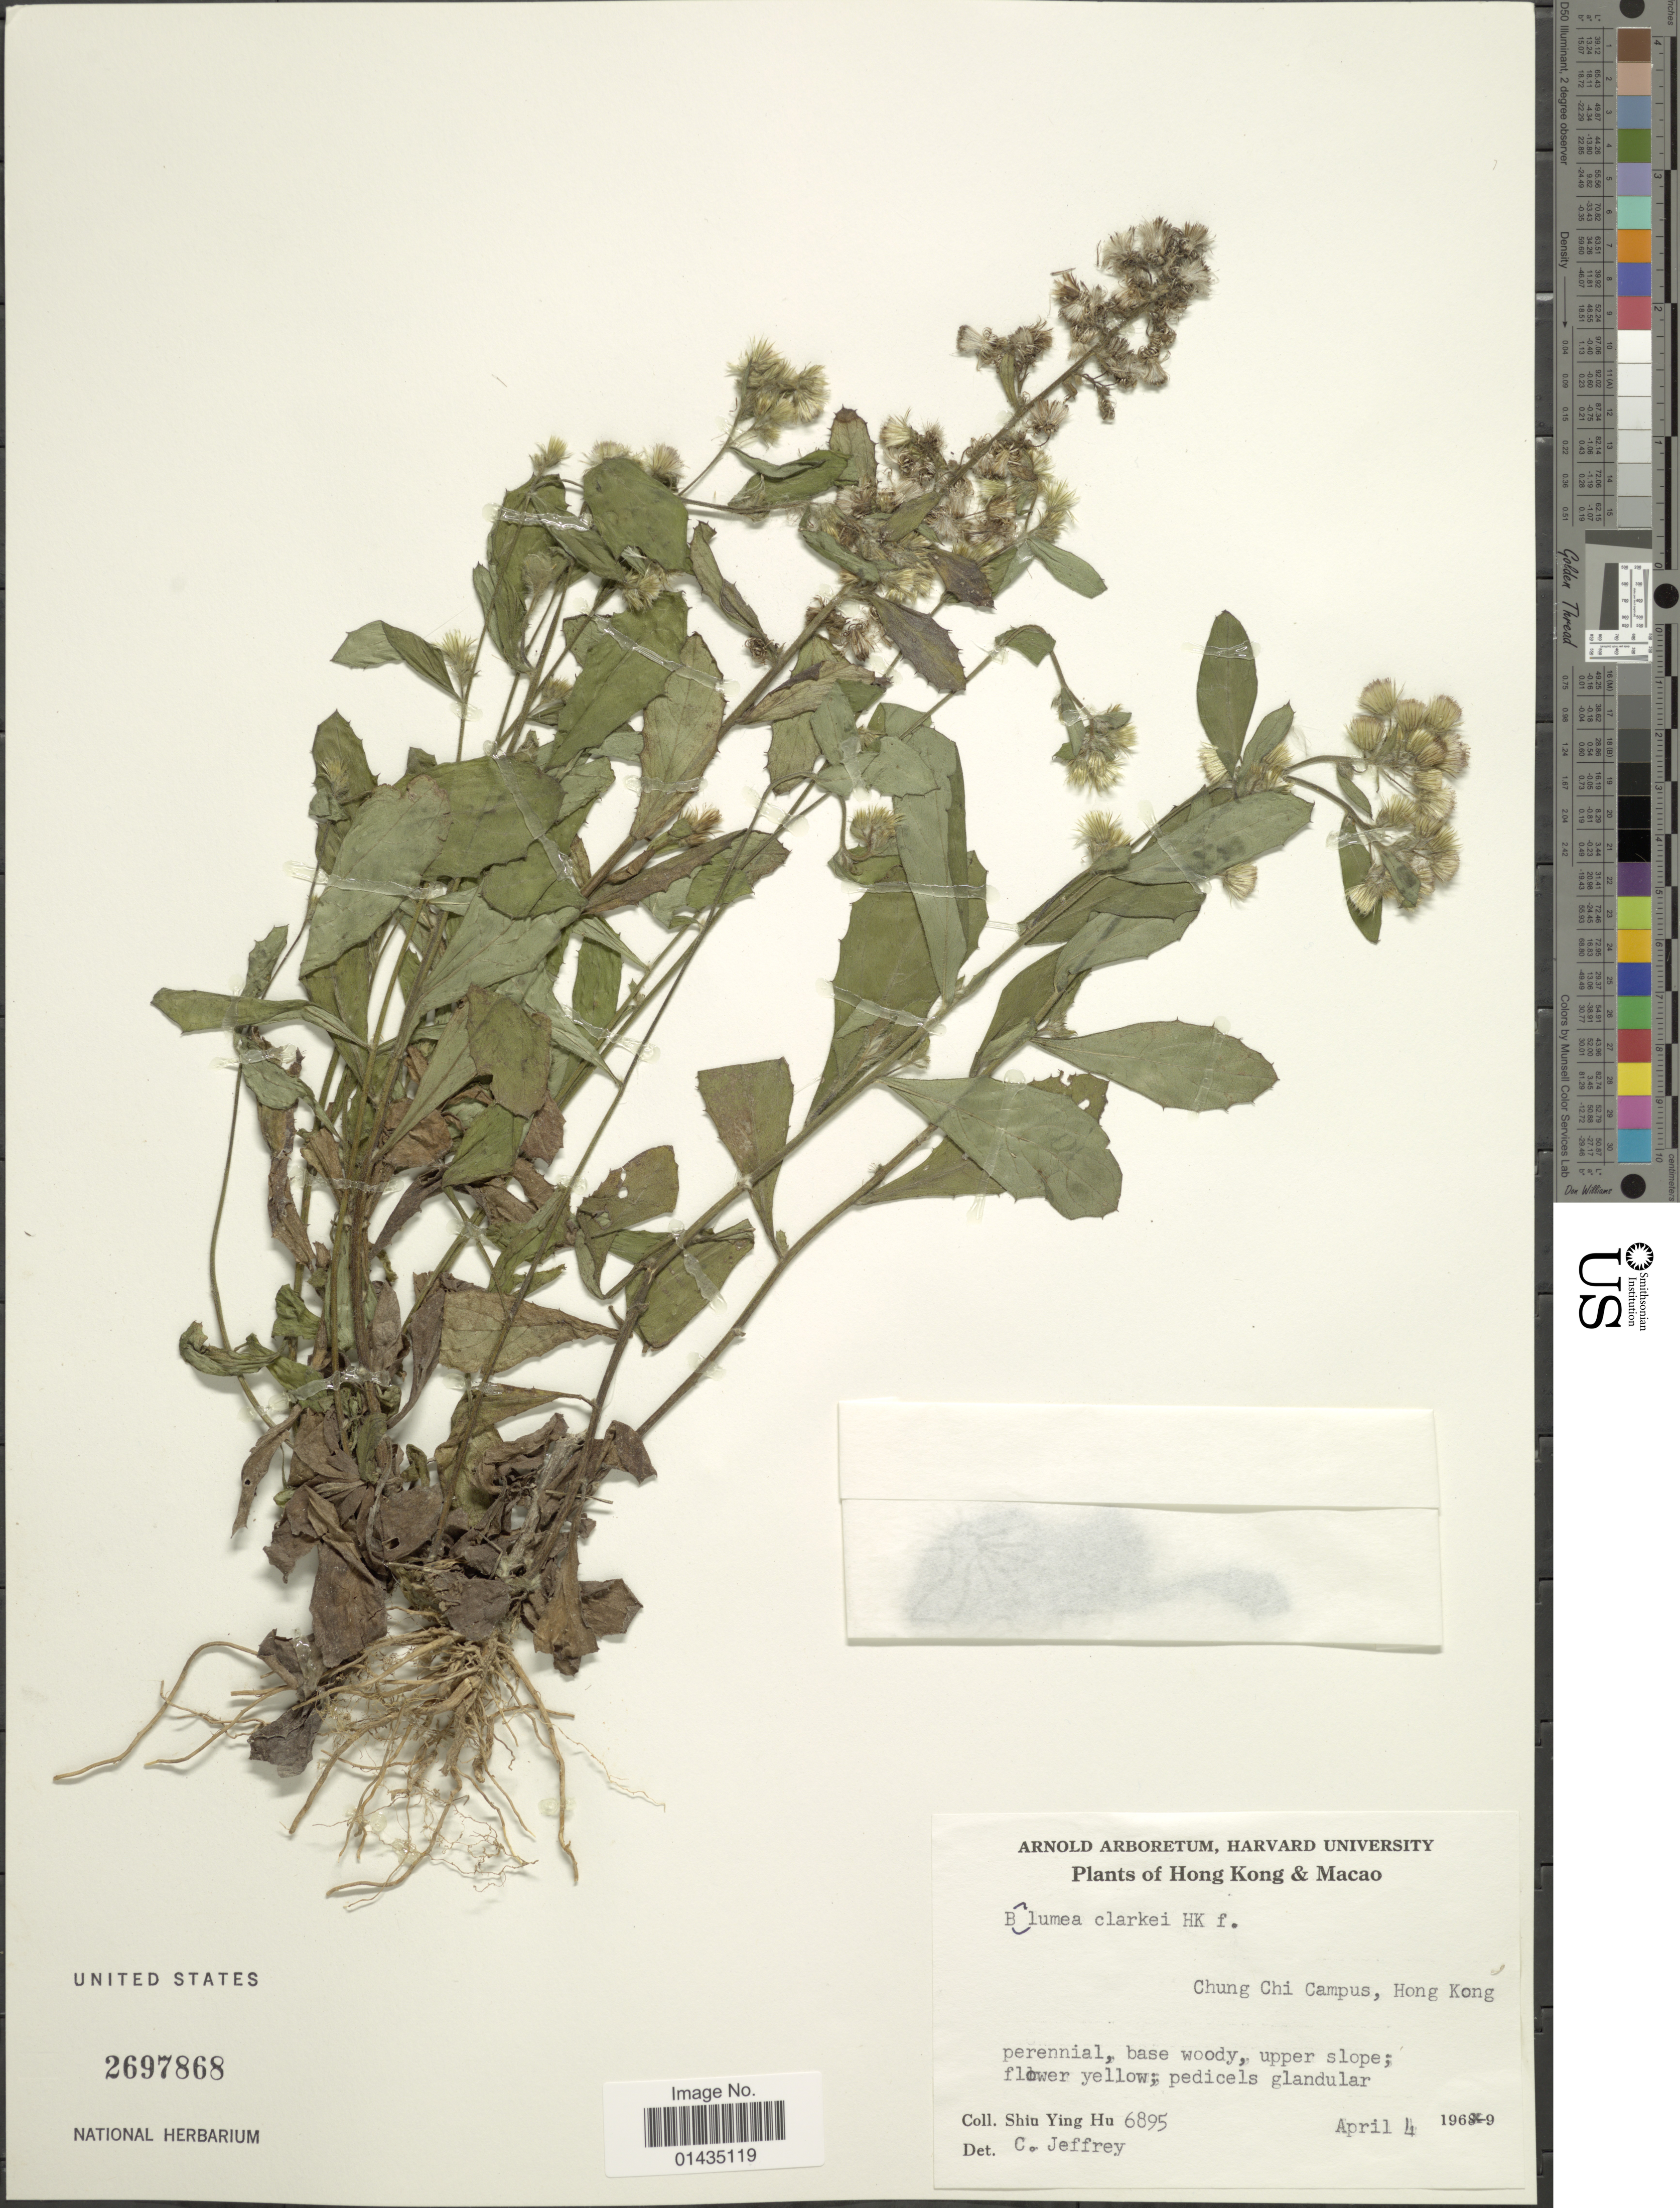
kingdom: Plantae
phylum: Tracheophyta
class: Magnoliopsida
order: Asterales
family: Asteraceae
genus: Blumea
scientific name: Blumea clarkei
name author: Hook. f.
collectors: S. Y. Hu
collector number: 6895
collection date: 1969-04-04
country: China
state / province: Hong Kong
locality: Macao, Chung Chi Campus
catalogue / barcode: US 2697868